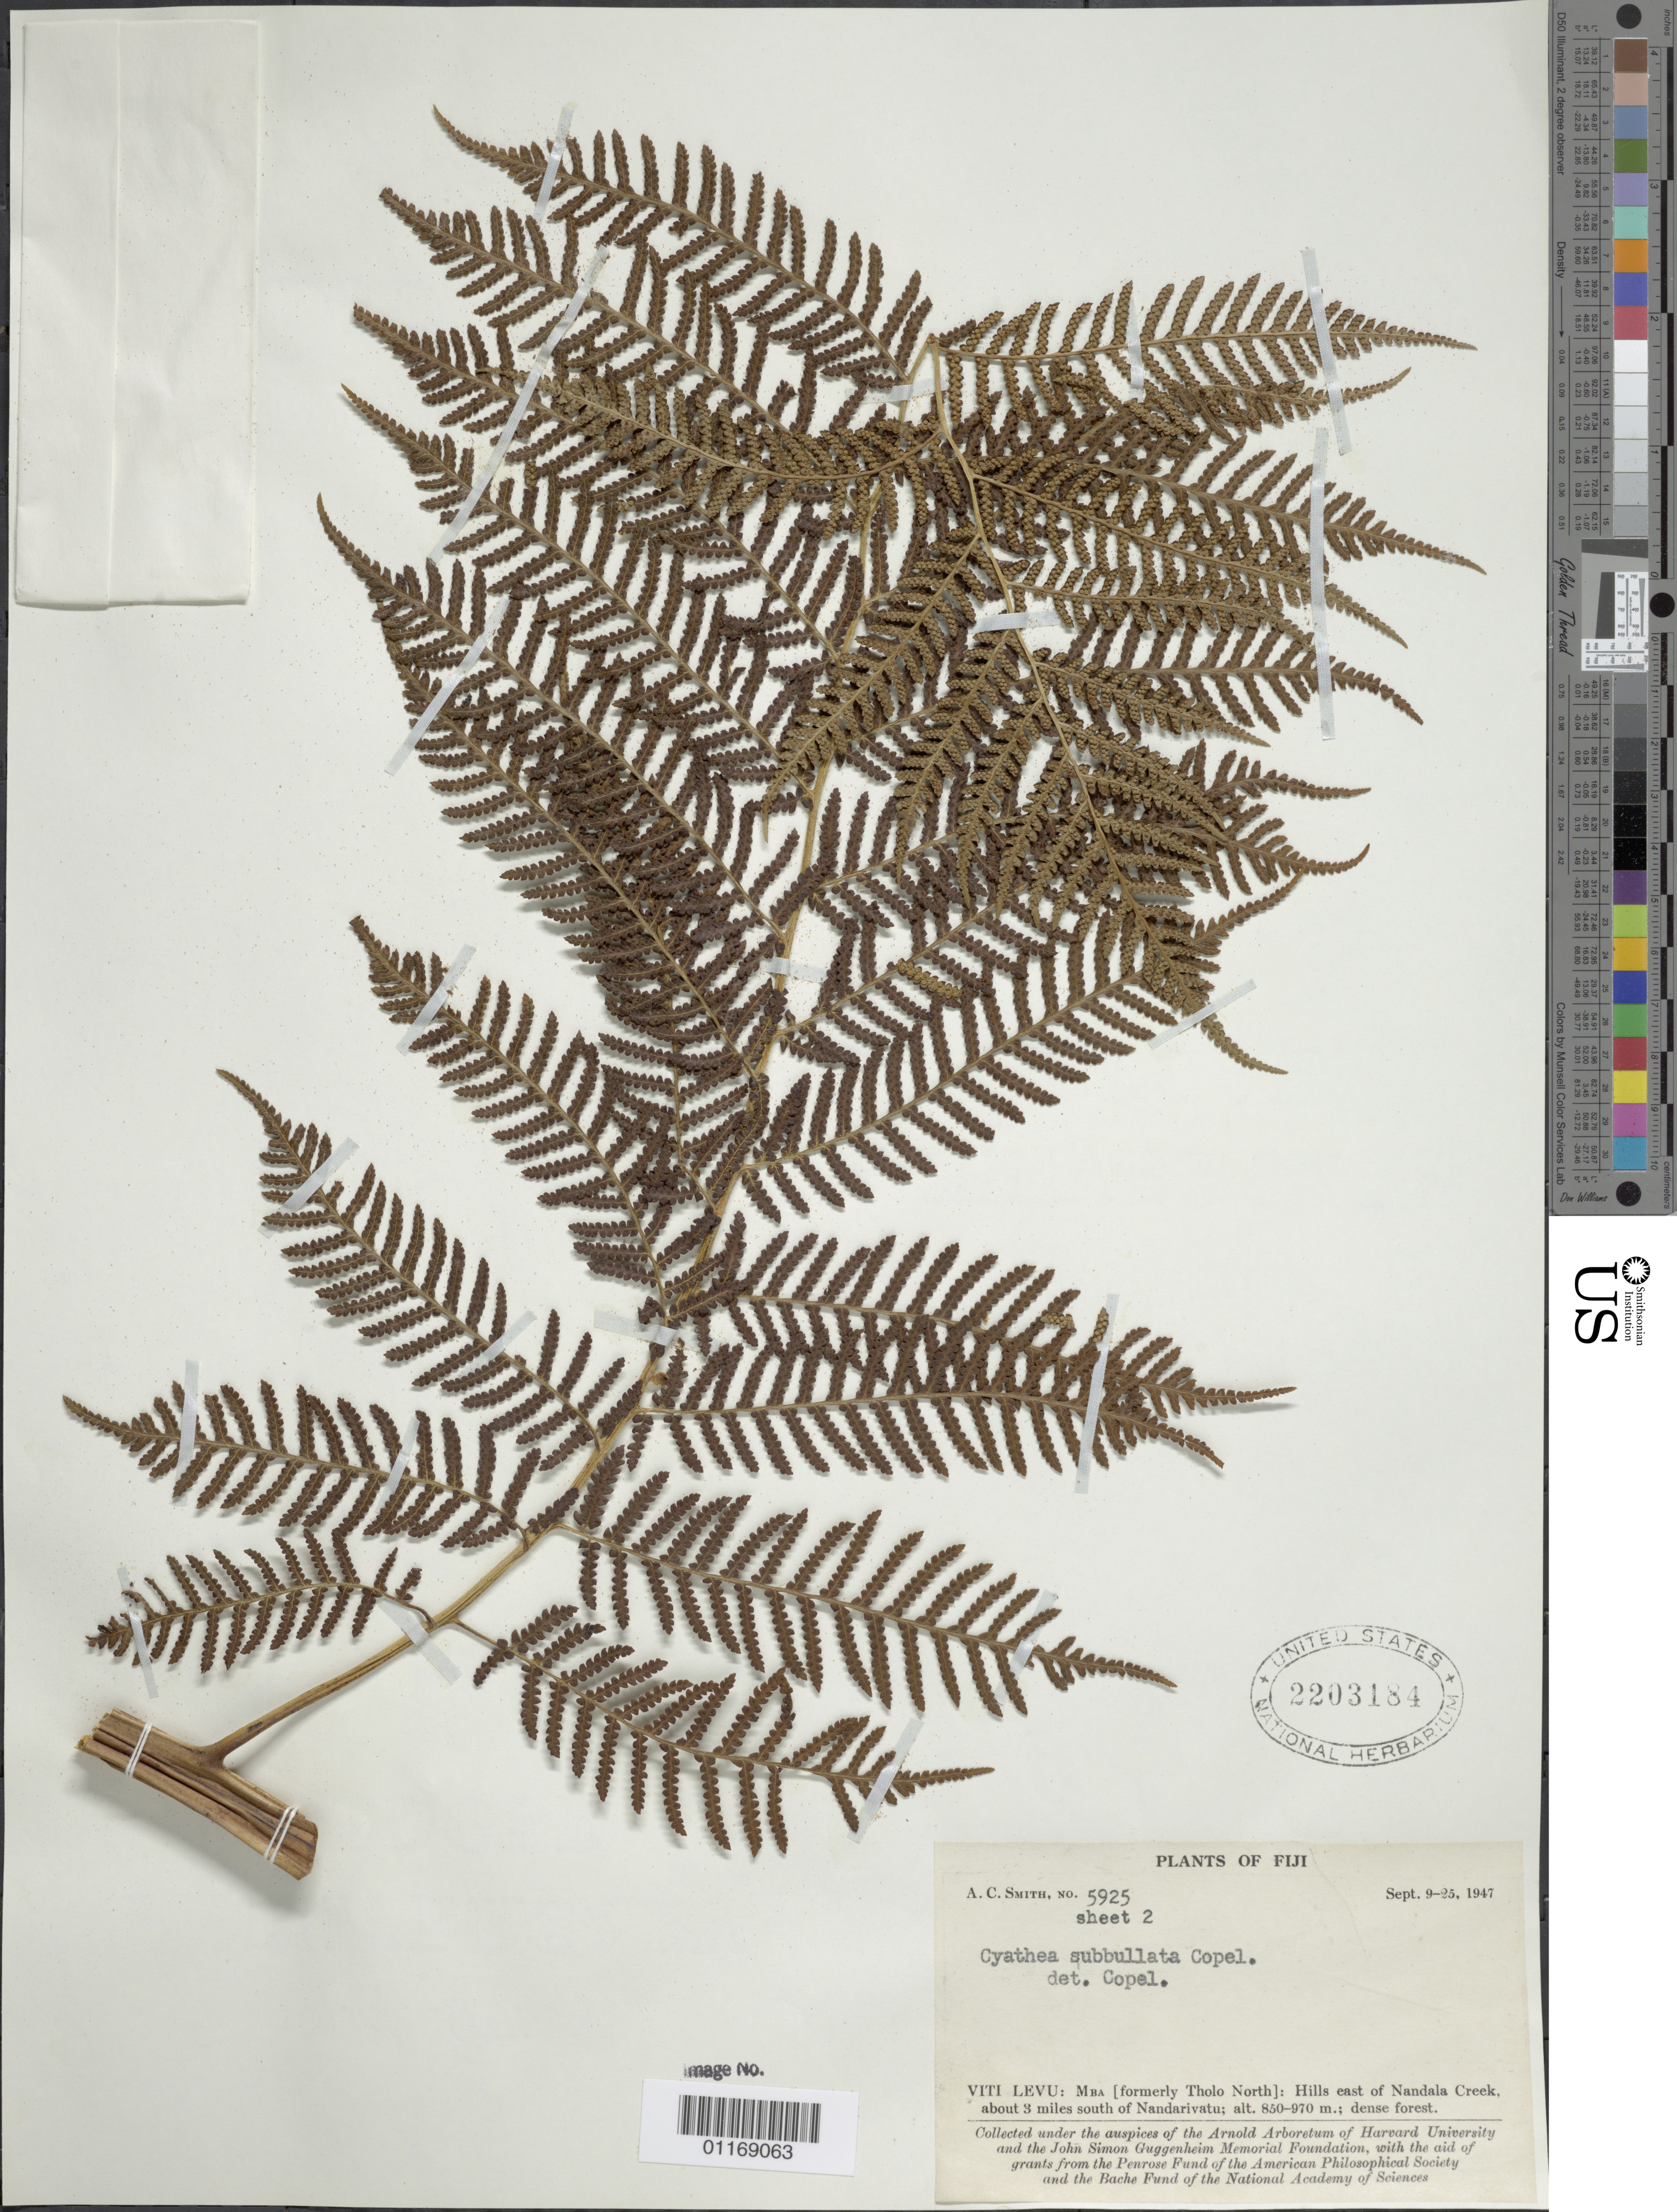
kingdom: Plantae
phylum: Tracheophyta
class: Polypodiopsida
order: Cyatheales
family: Cyatheaceae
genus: Cyathea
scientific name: Cyathea decurrens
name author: (Hook.) Copel.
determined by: Copeland, E. B.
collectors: A. C. Smith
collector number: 5925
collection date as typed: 09-25 Sep 1947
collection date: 1947-09-09/1947-09-25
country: Fiji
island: Viti Levu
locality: Mba (formerly tholo north), hills e of nandala creek, about 3 mi s of nandarivatu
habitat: Dense forest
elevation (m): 850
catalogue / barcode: US 2203184